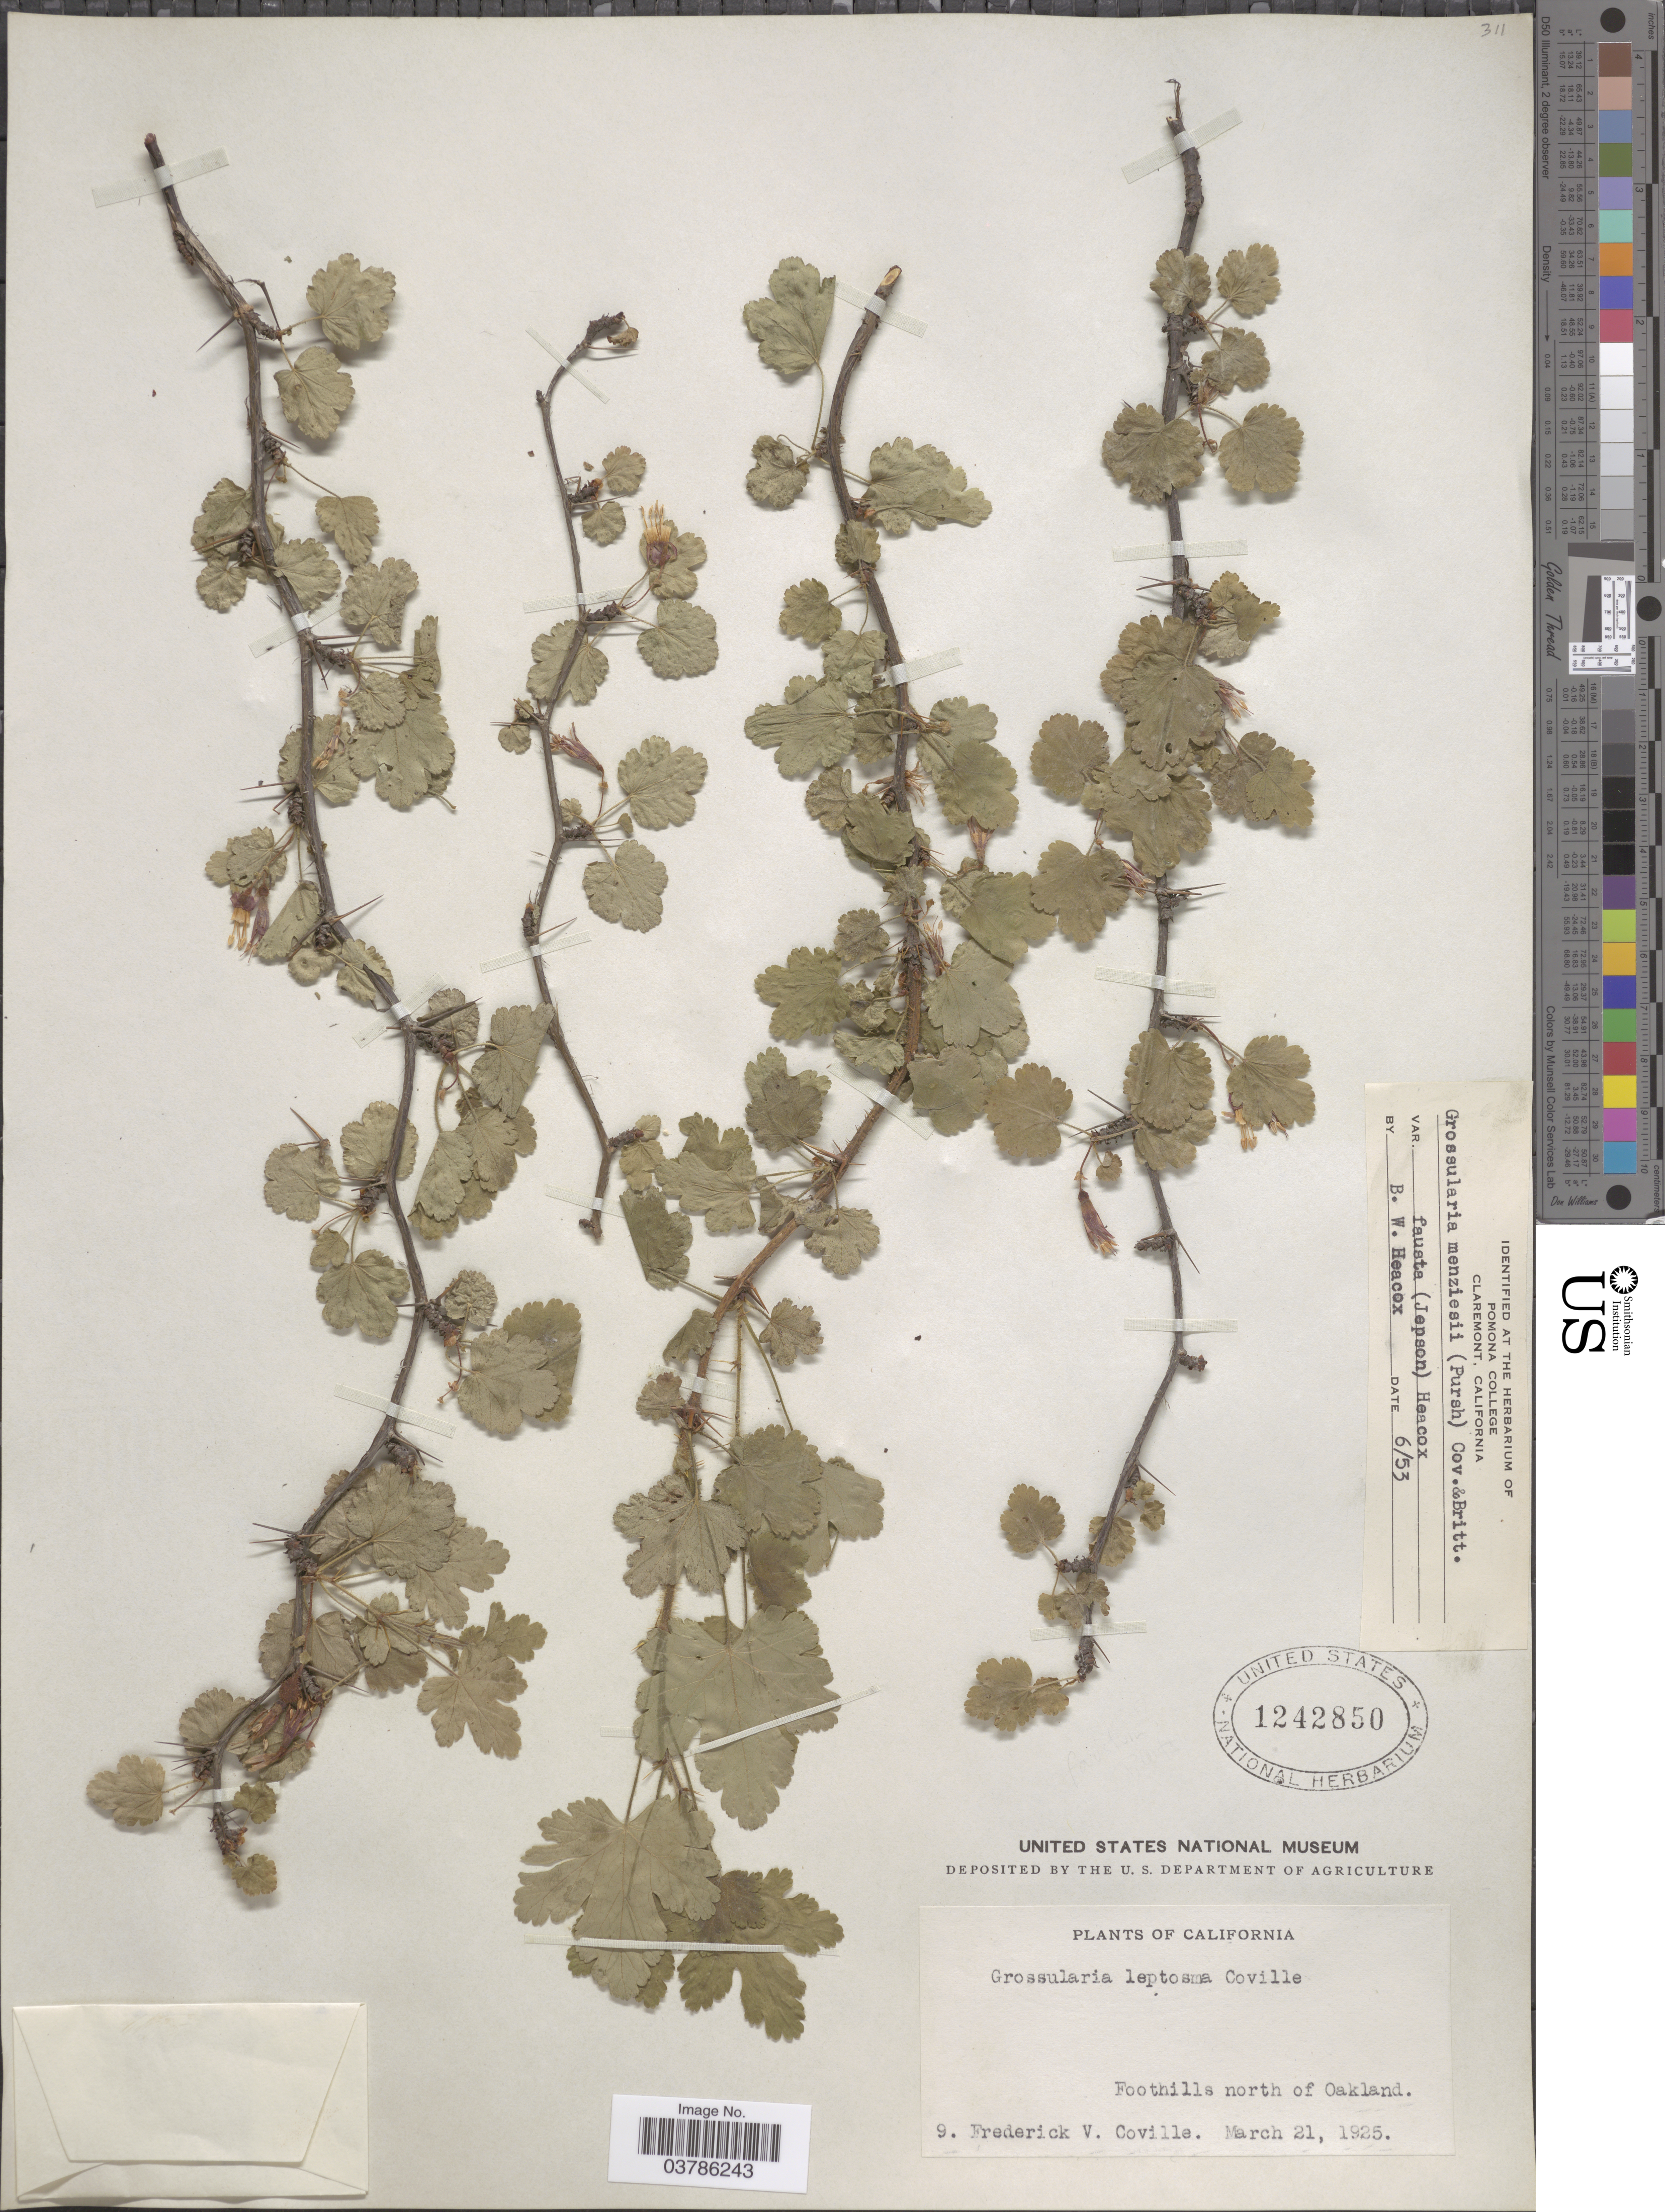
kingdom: Plantae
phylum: Tracheophyta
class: Magnoliopsida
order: Saxifragales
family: Grossulariaceae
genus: Ribes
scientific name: Ribes menziesii var. faustum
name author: Jeps.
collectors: F. V. Coville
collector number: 9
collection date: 1925-03-21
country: United States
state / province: California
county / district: Alameda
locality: Foothills north of Oakland.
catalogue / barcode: US 1242850